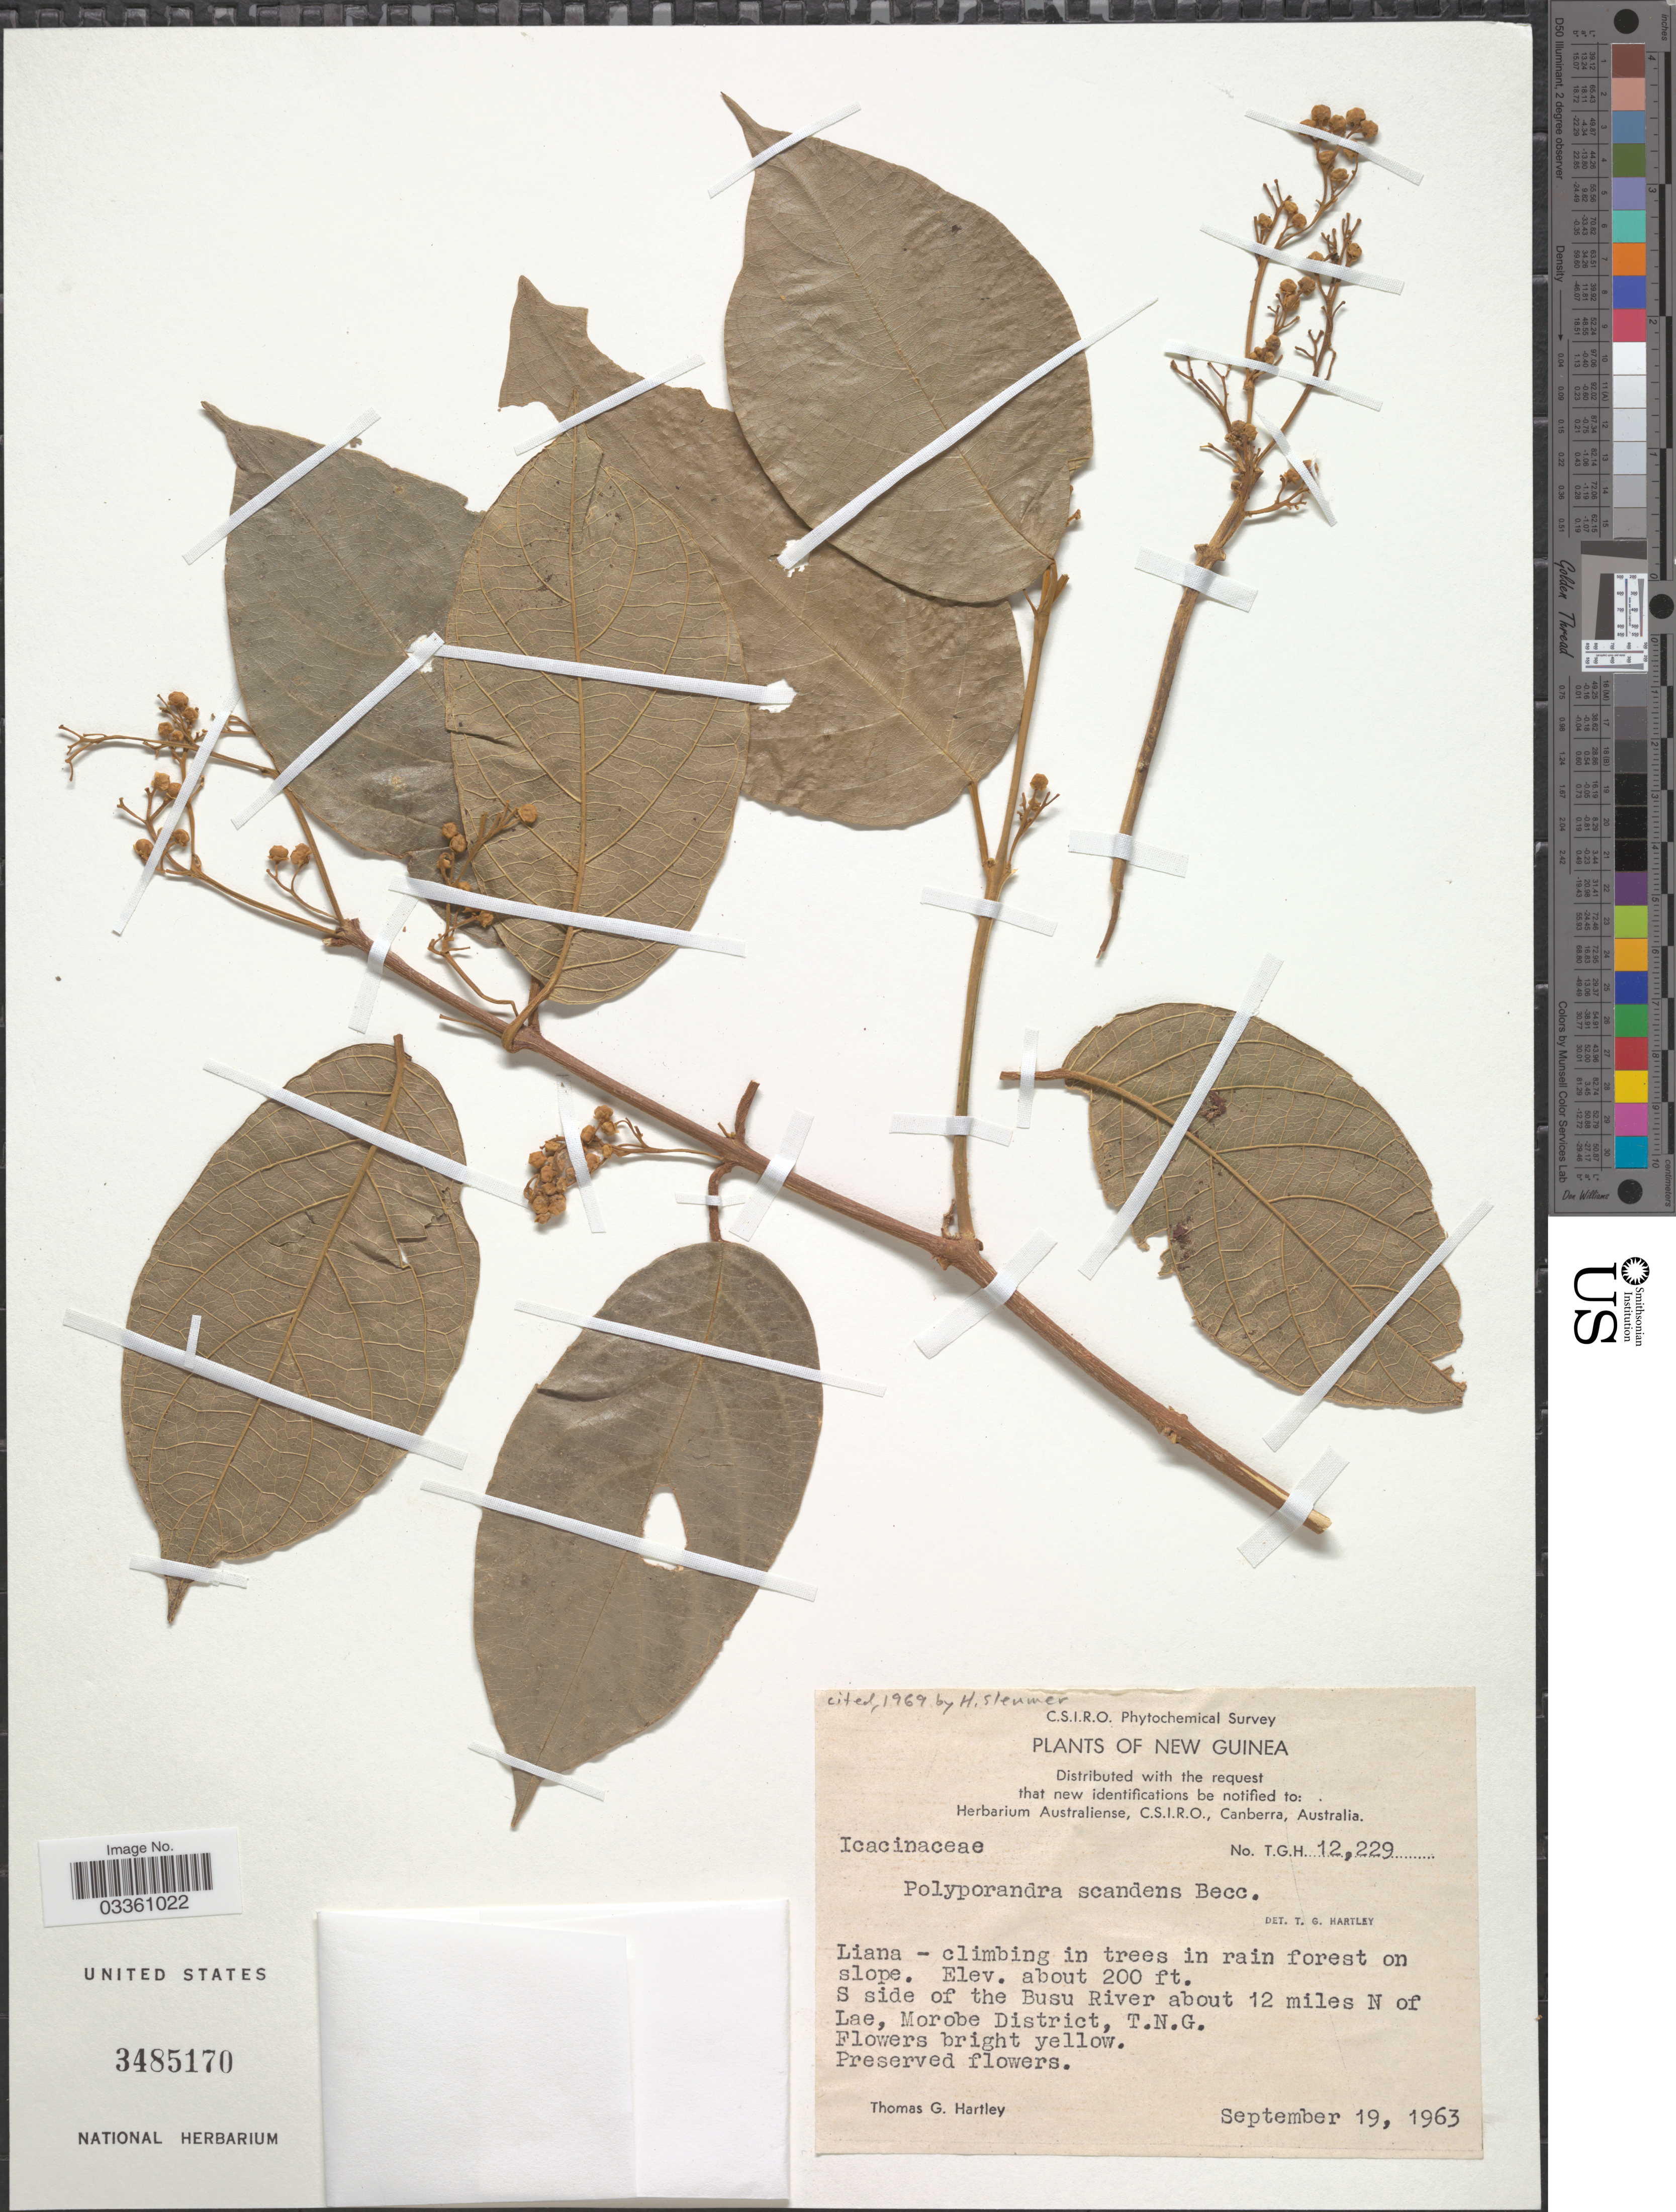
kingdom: Plantae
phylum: Tracheophyta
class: Magnoliopsida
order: Icacinales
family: Icacinaceae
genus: Iodes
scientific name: Iodes scandens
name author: (Becc.) Utteridge & Byng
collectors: T. G. Hartley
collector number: T.G.H. 12229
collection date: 1963-09-19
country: Papua New Guinea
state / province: Morobe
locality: New Guinea. S side of the Busu River about 12 miles N of Lae, Morobe District, T.N.G.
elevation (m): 61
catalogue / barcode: US 3485170